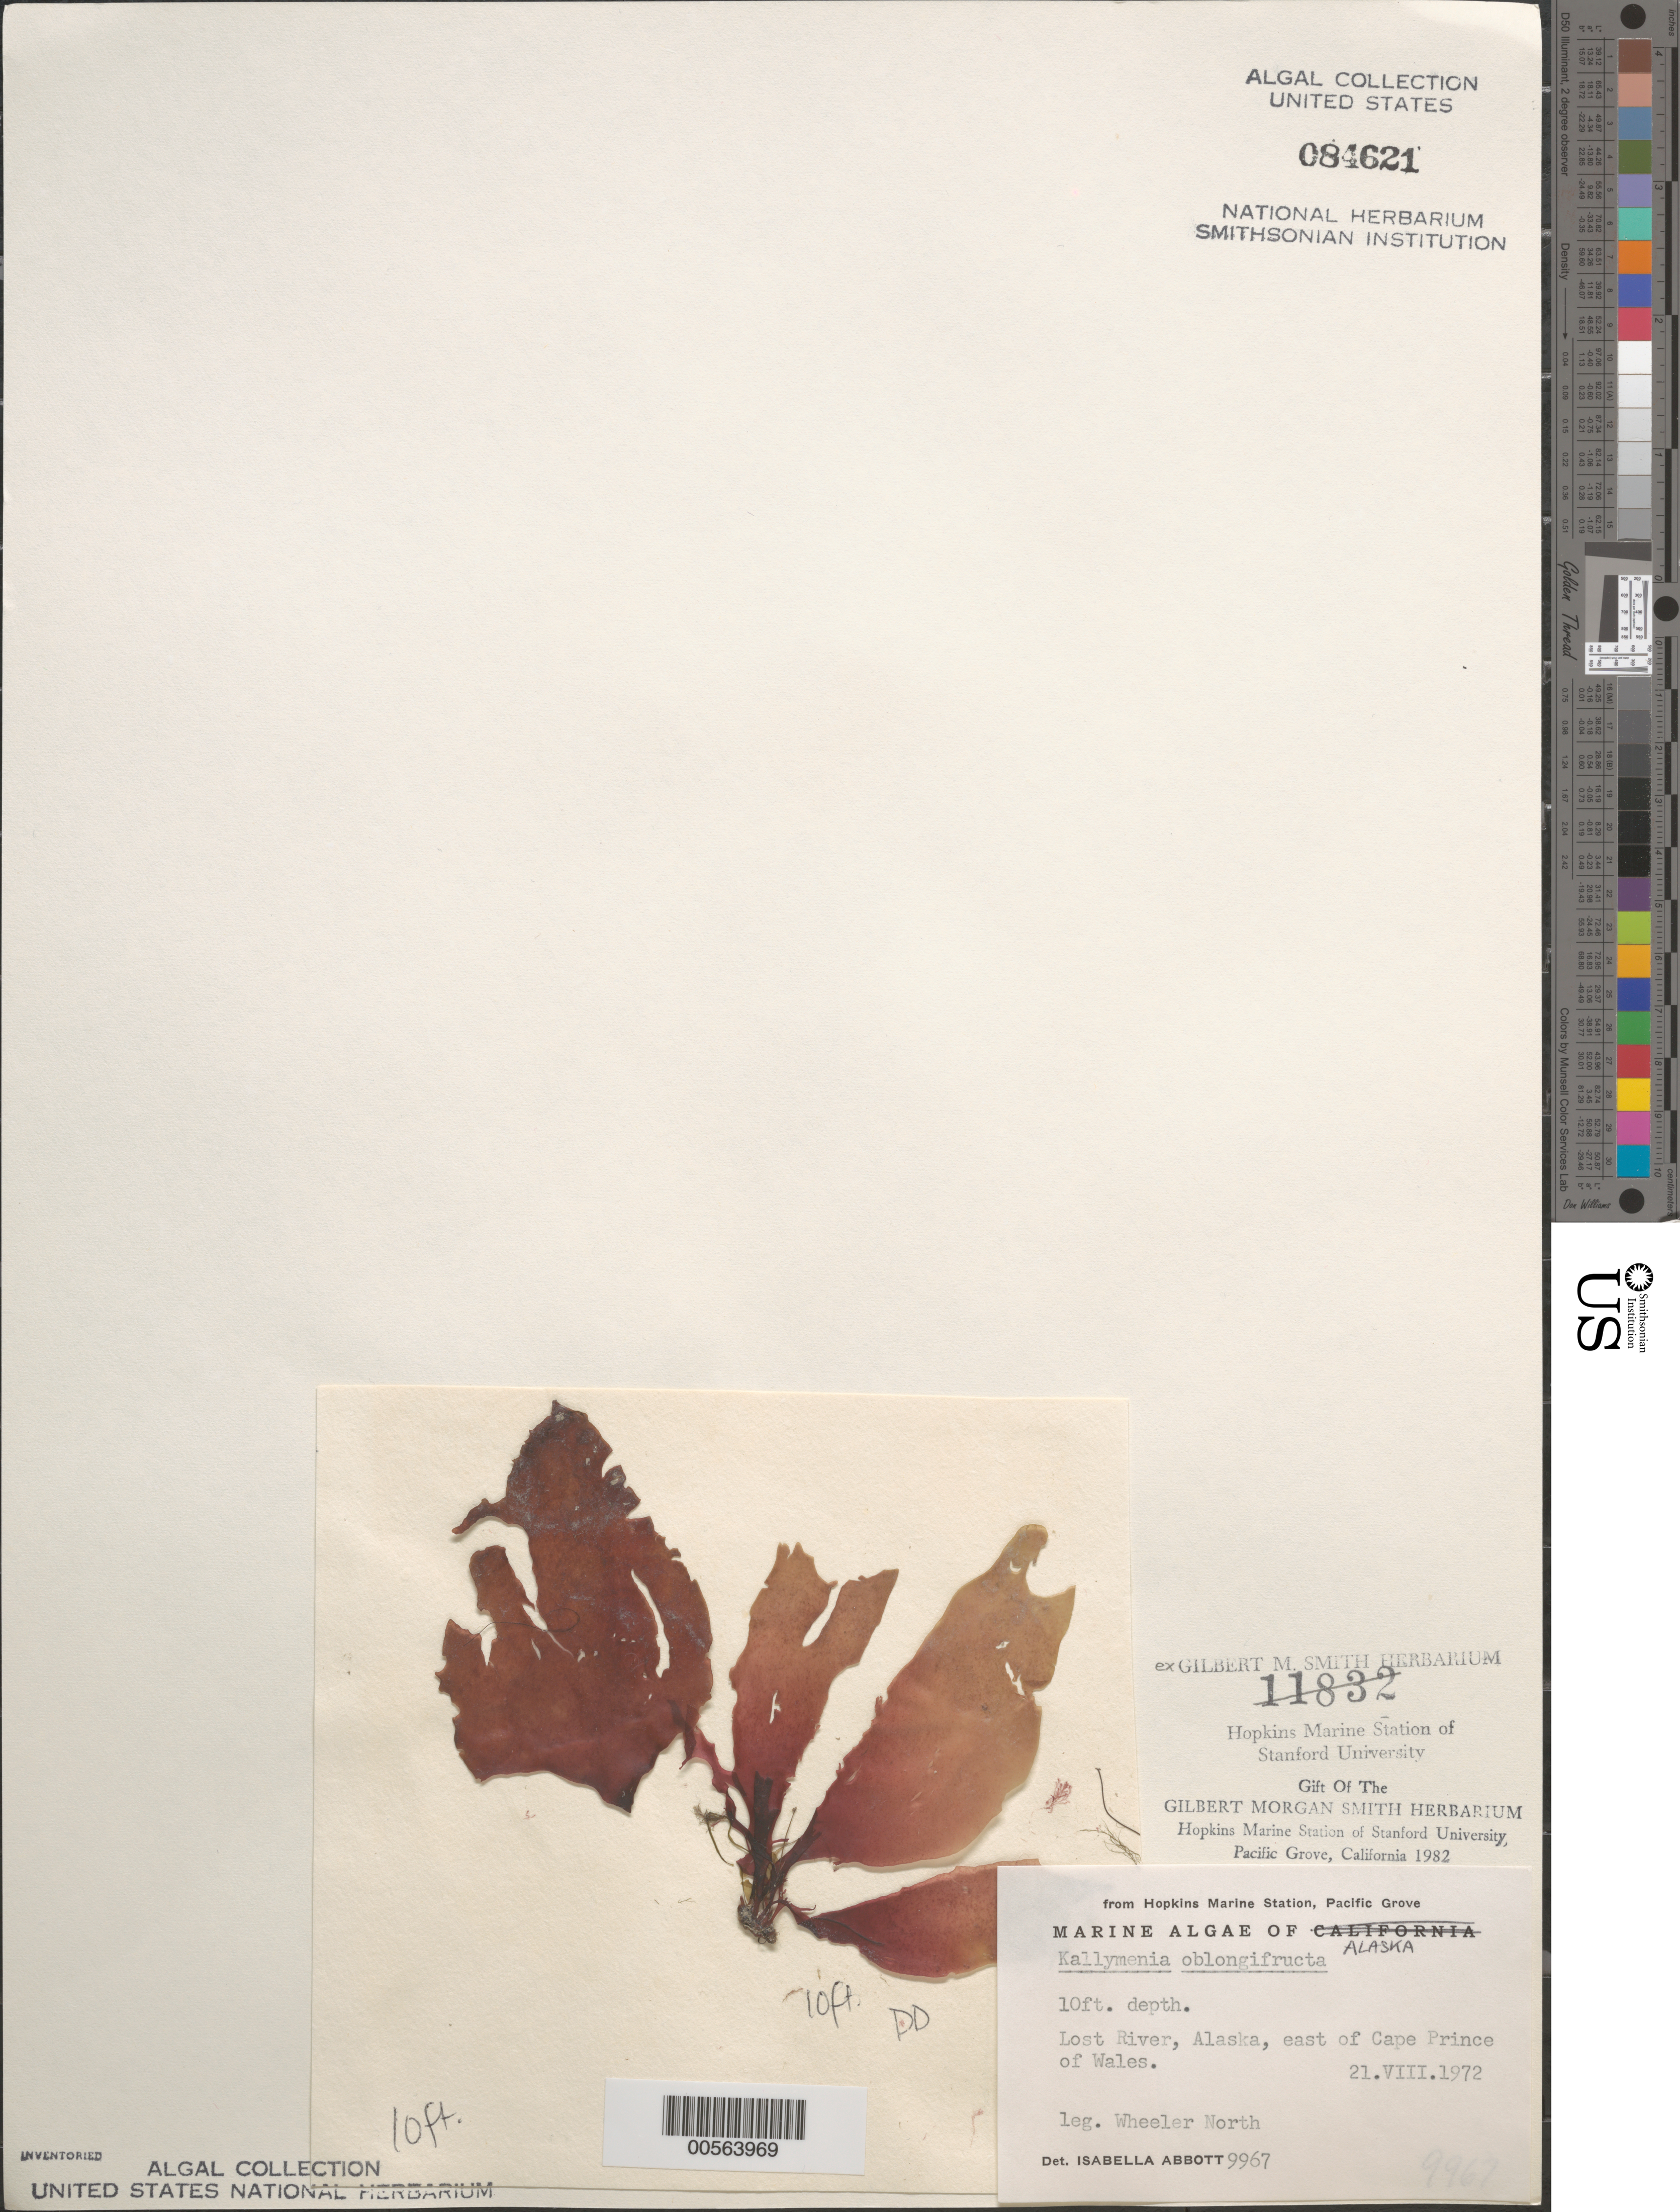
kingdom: Plantae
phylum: Rhodophyta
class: Florideophyceae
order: Gigartinales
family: Kallymeniaceae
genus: Erythrophyllum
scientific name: Erythrophyllum oblongifructum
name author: (Setchell) G.W. Saunders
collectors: W. North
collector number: IAA 9967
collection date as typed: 21 Aug 1972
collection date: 1972-08-21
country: United States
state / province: Alaska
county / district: Nome Division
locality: Lost River, east of Cape Prince of Wales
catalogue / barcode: US 84621